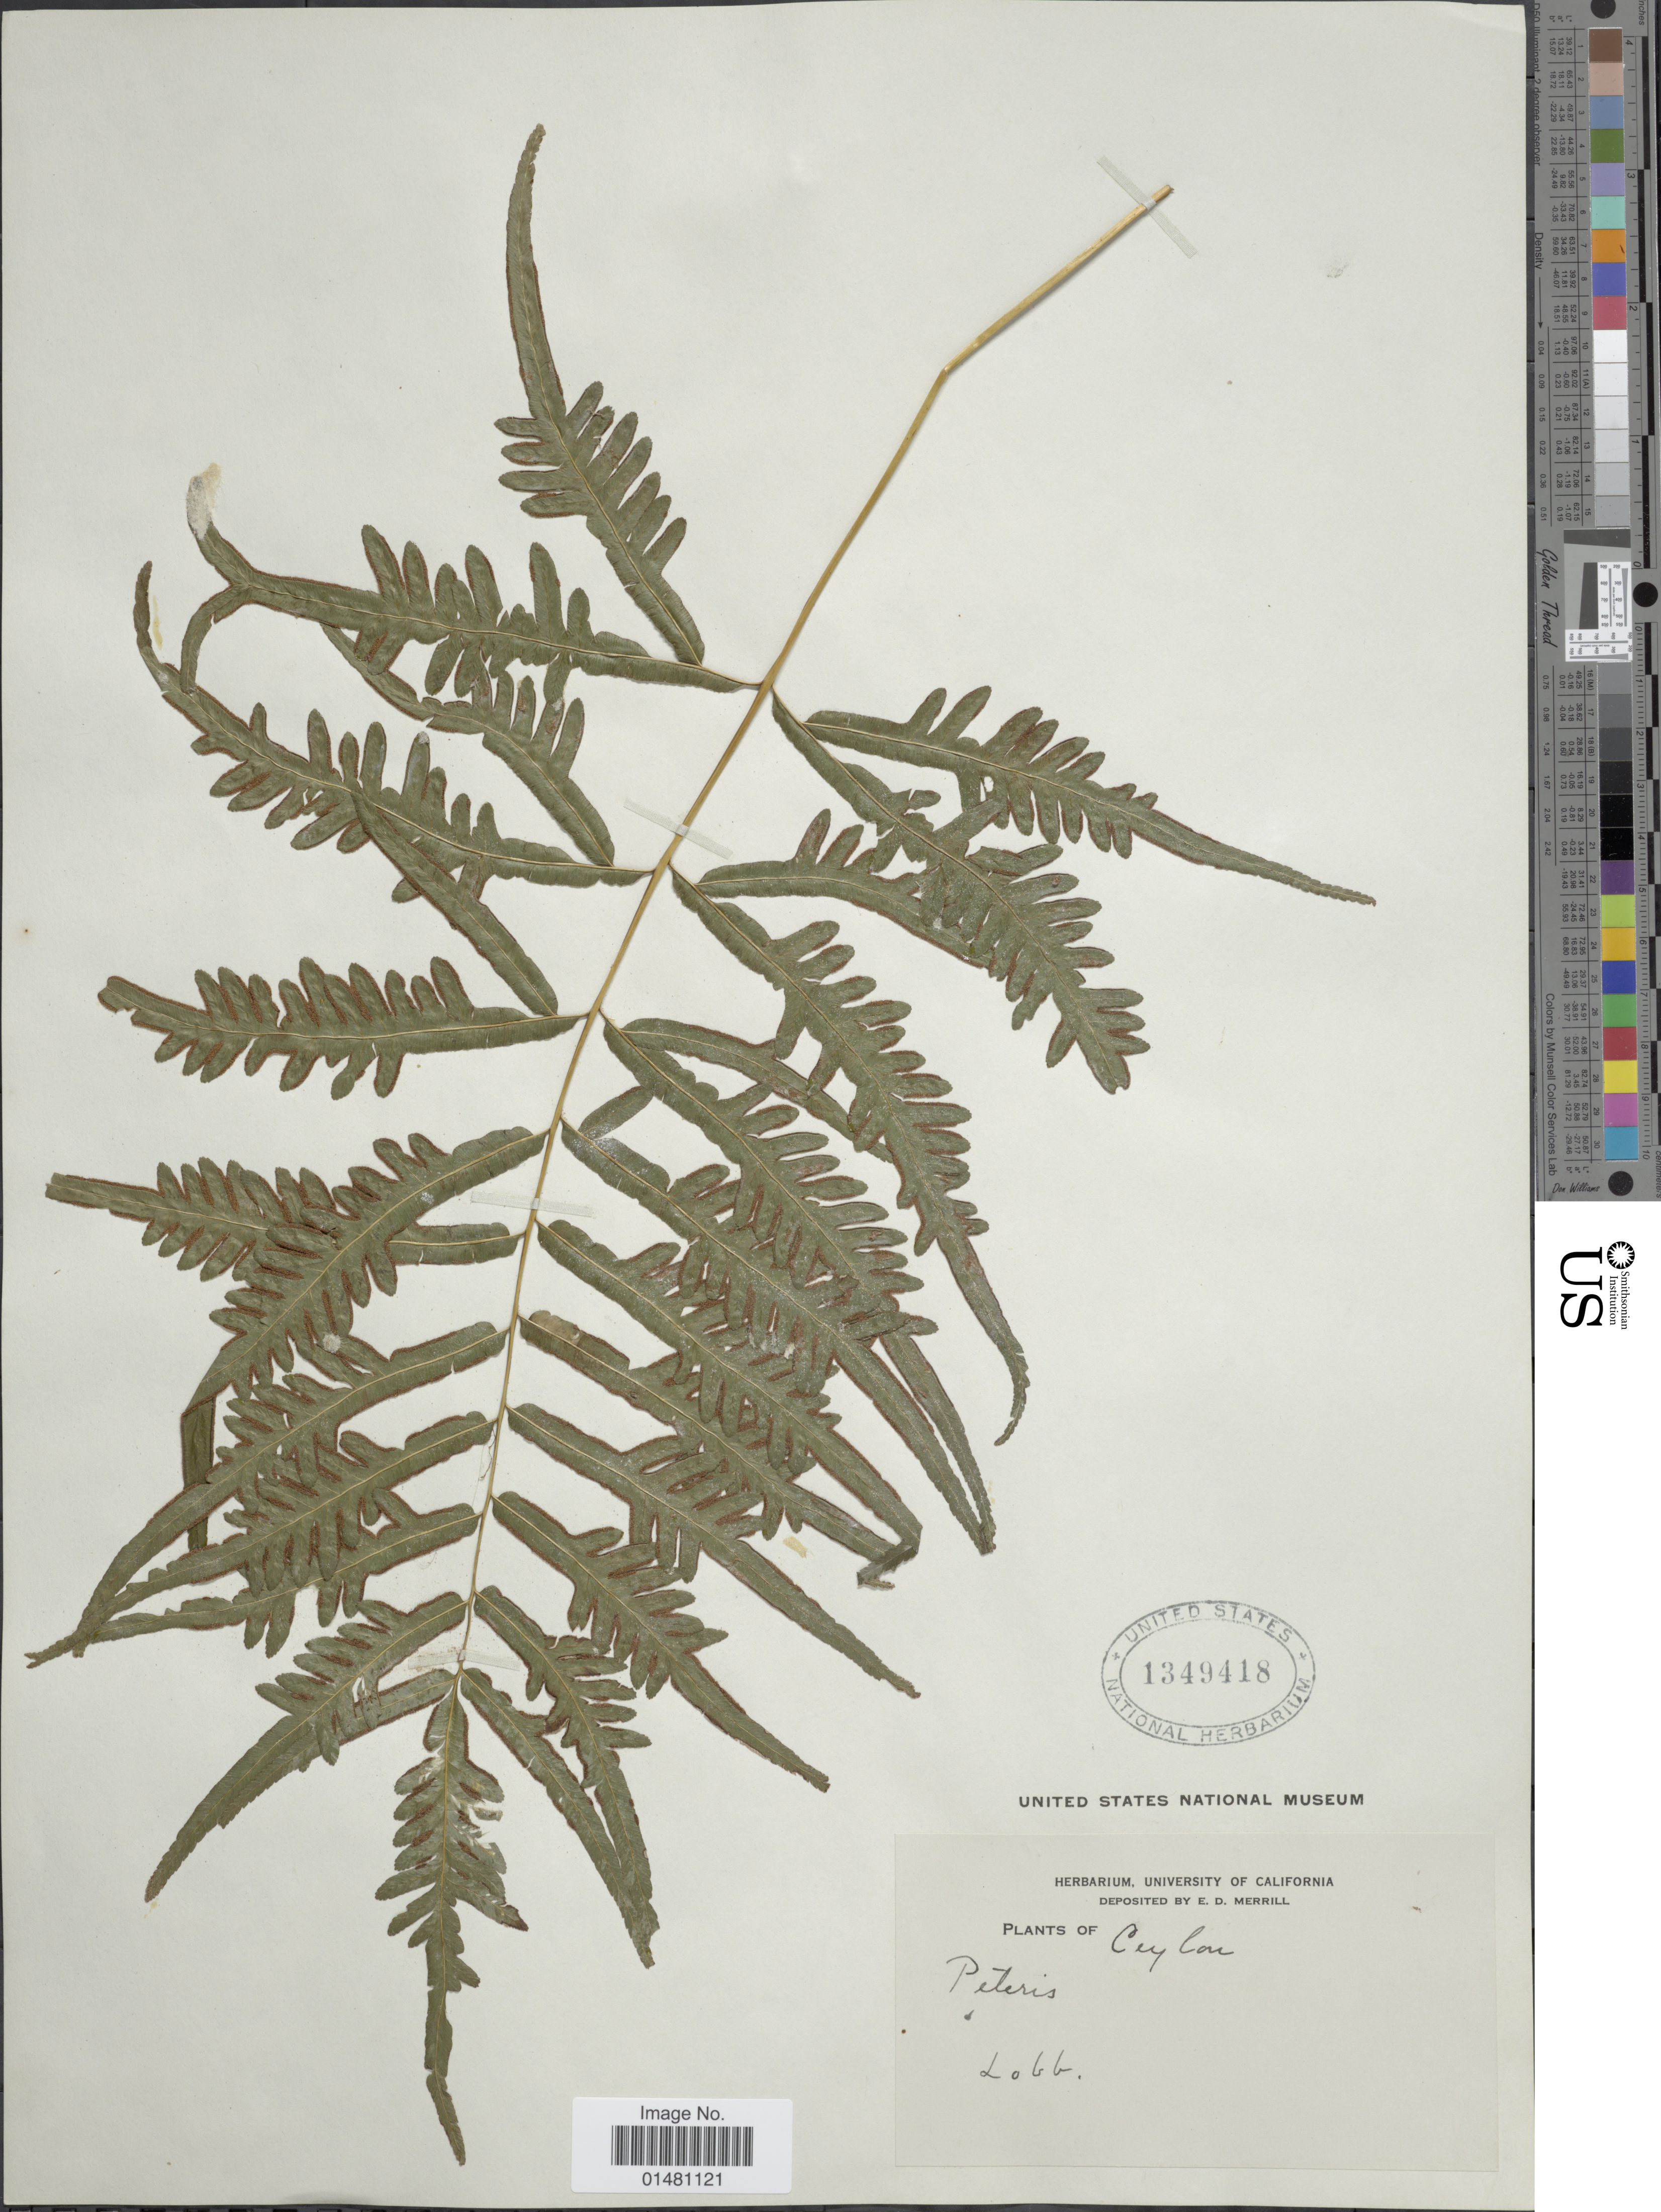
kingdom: Plantae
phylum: Tracheophyta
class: Polypodiopsida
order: Polypodiales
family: Pteridaceae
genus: Pteris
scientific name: Pteris semipinnata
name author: L.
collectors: Lobb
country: Sri Lanka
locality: Ceylon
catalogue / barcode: US 1349418